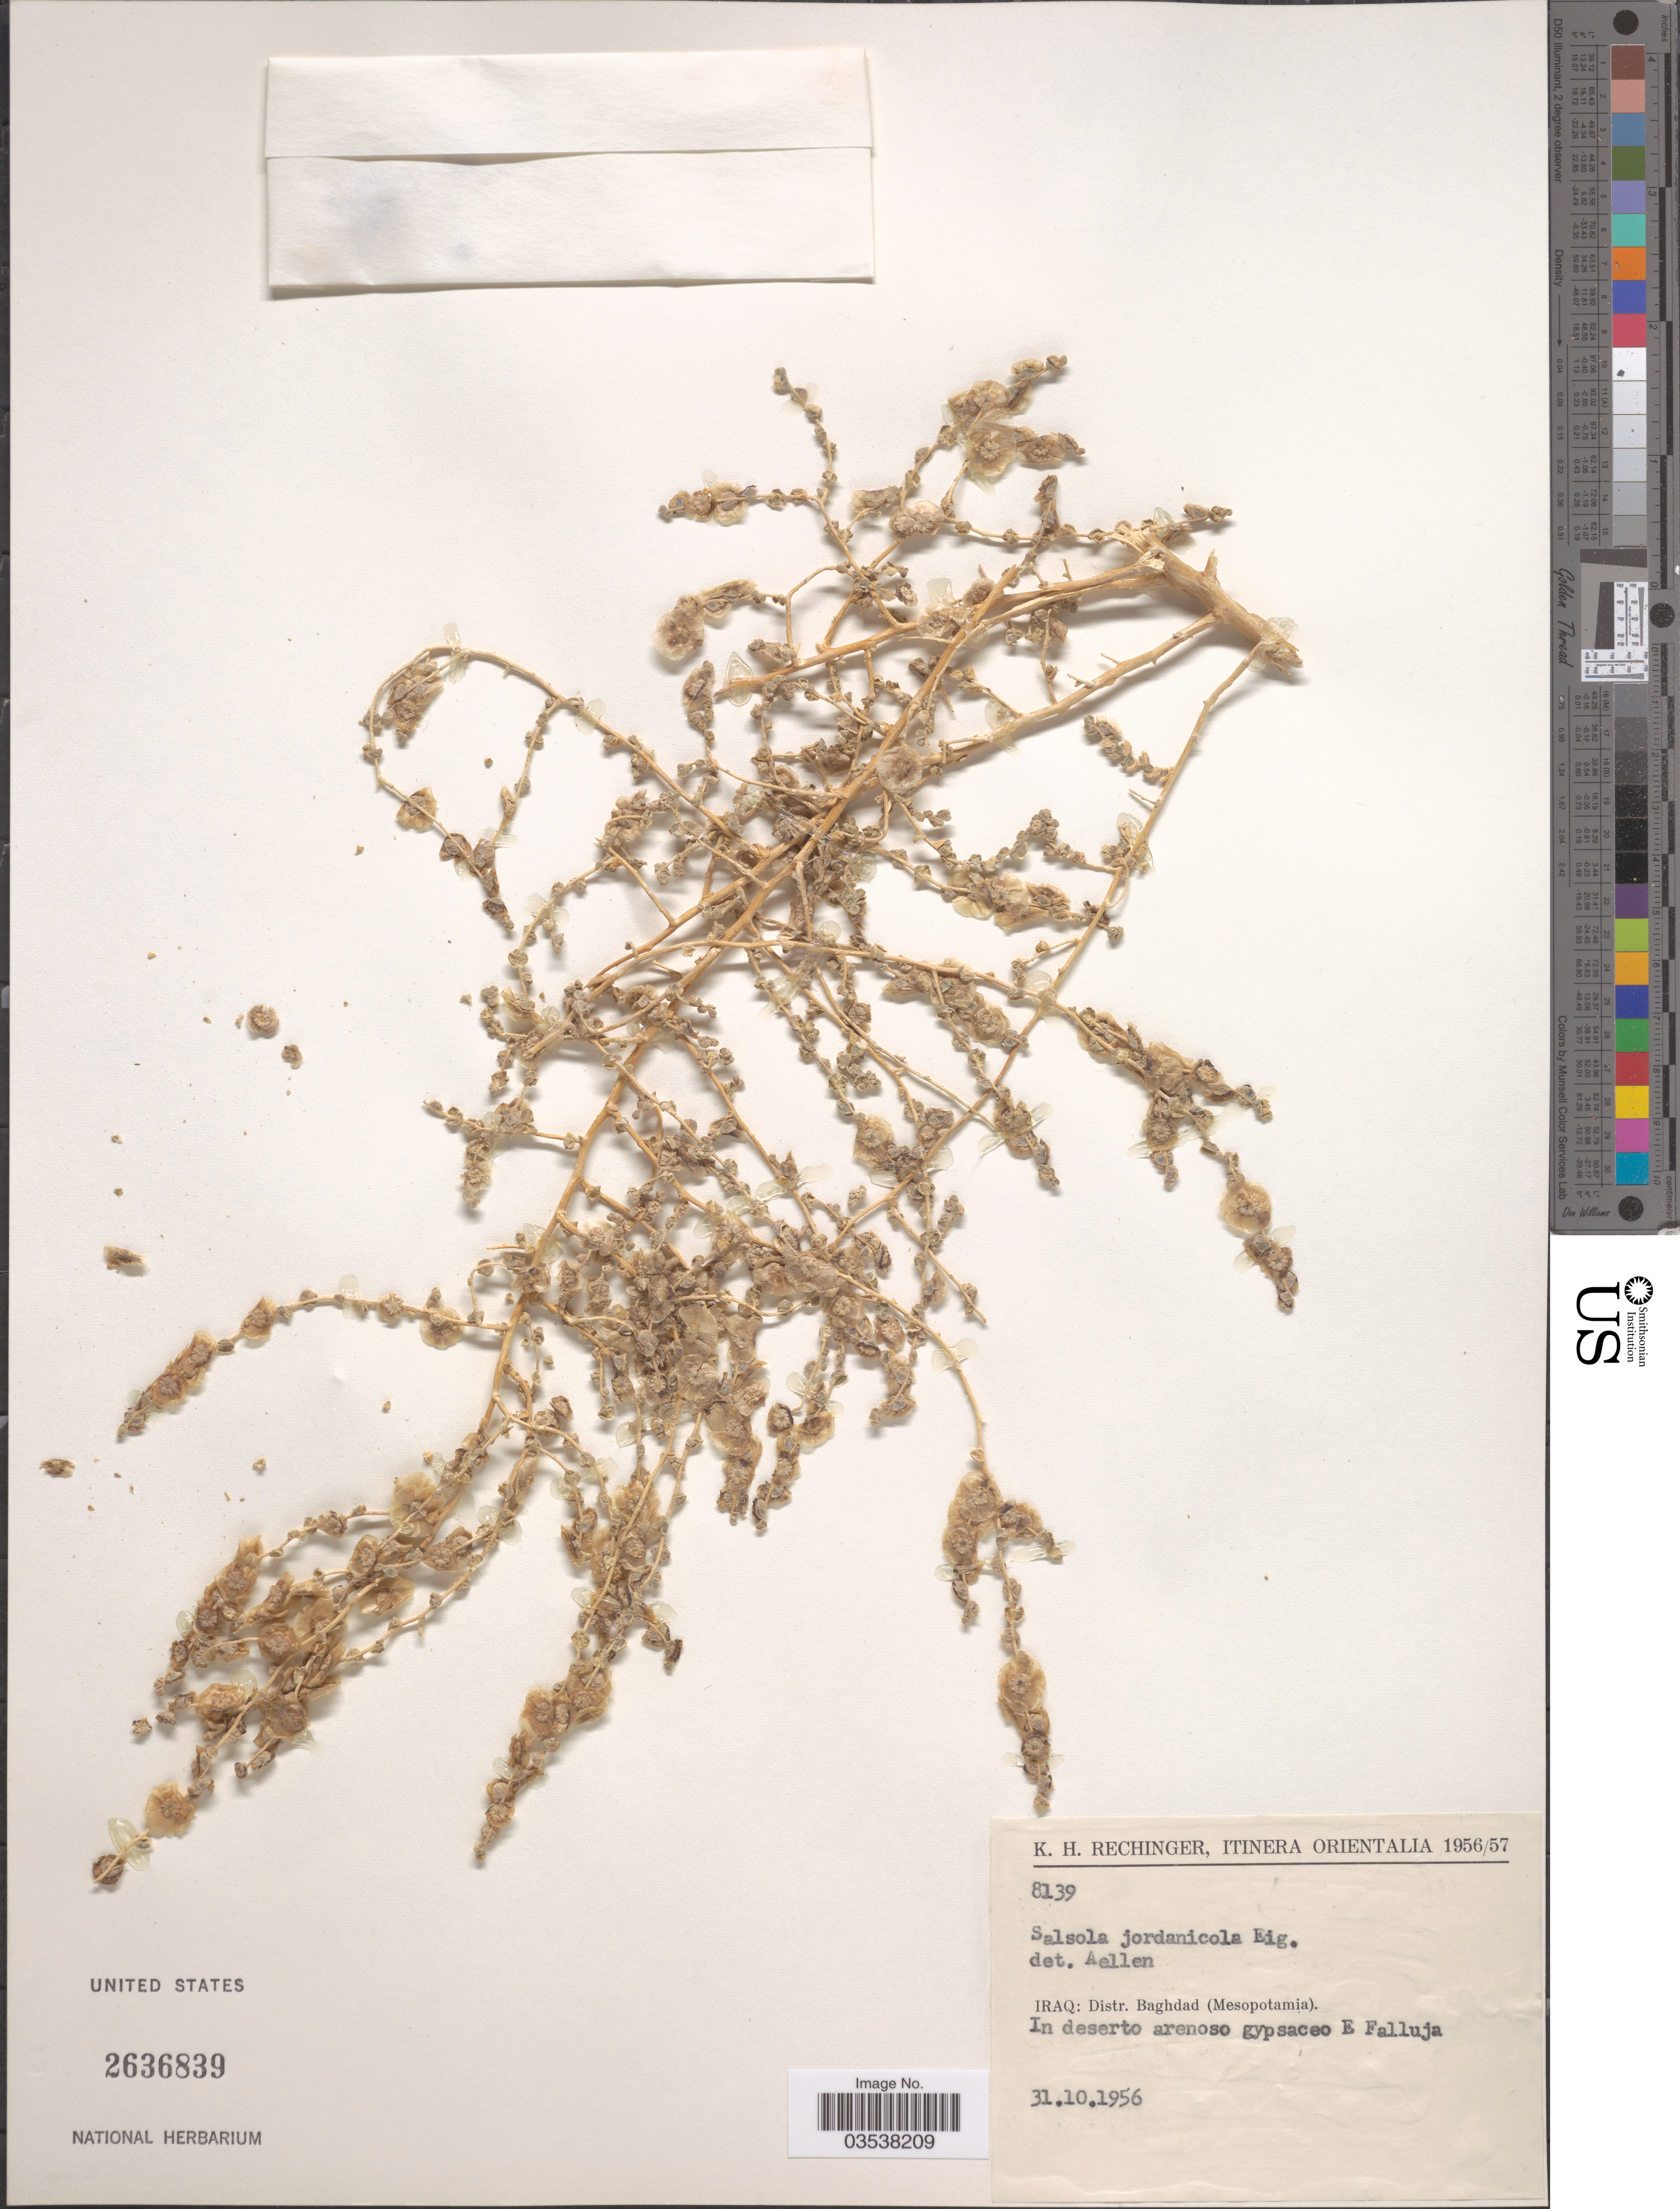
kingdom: Plantae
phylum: Tracheophyta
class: Magnoliopsida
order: Caryophyllales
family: Amaranthaceae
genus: Caroxylon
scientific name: Caroxylon jordanicola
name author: (Eig) Akhani & Roalson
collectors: K. H. Rechinger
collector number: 8139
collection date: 1956-10-31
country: Iraq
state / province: Baghdad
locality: Itinera Orientalia. Distr. Baghdad (Mesopotamia). E Falluja.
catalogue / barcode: US 2636839